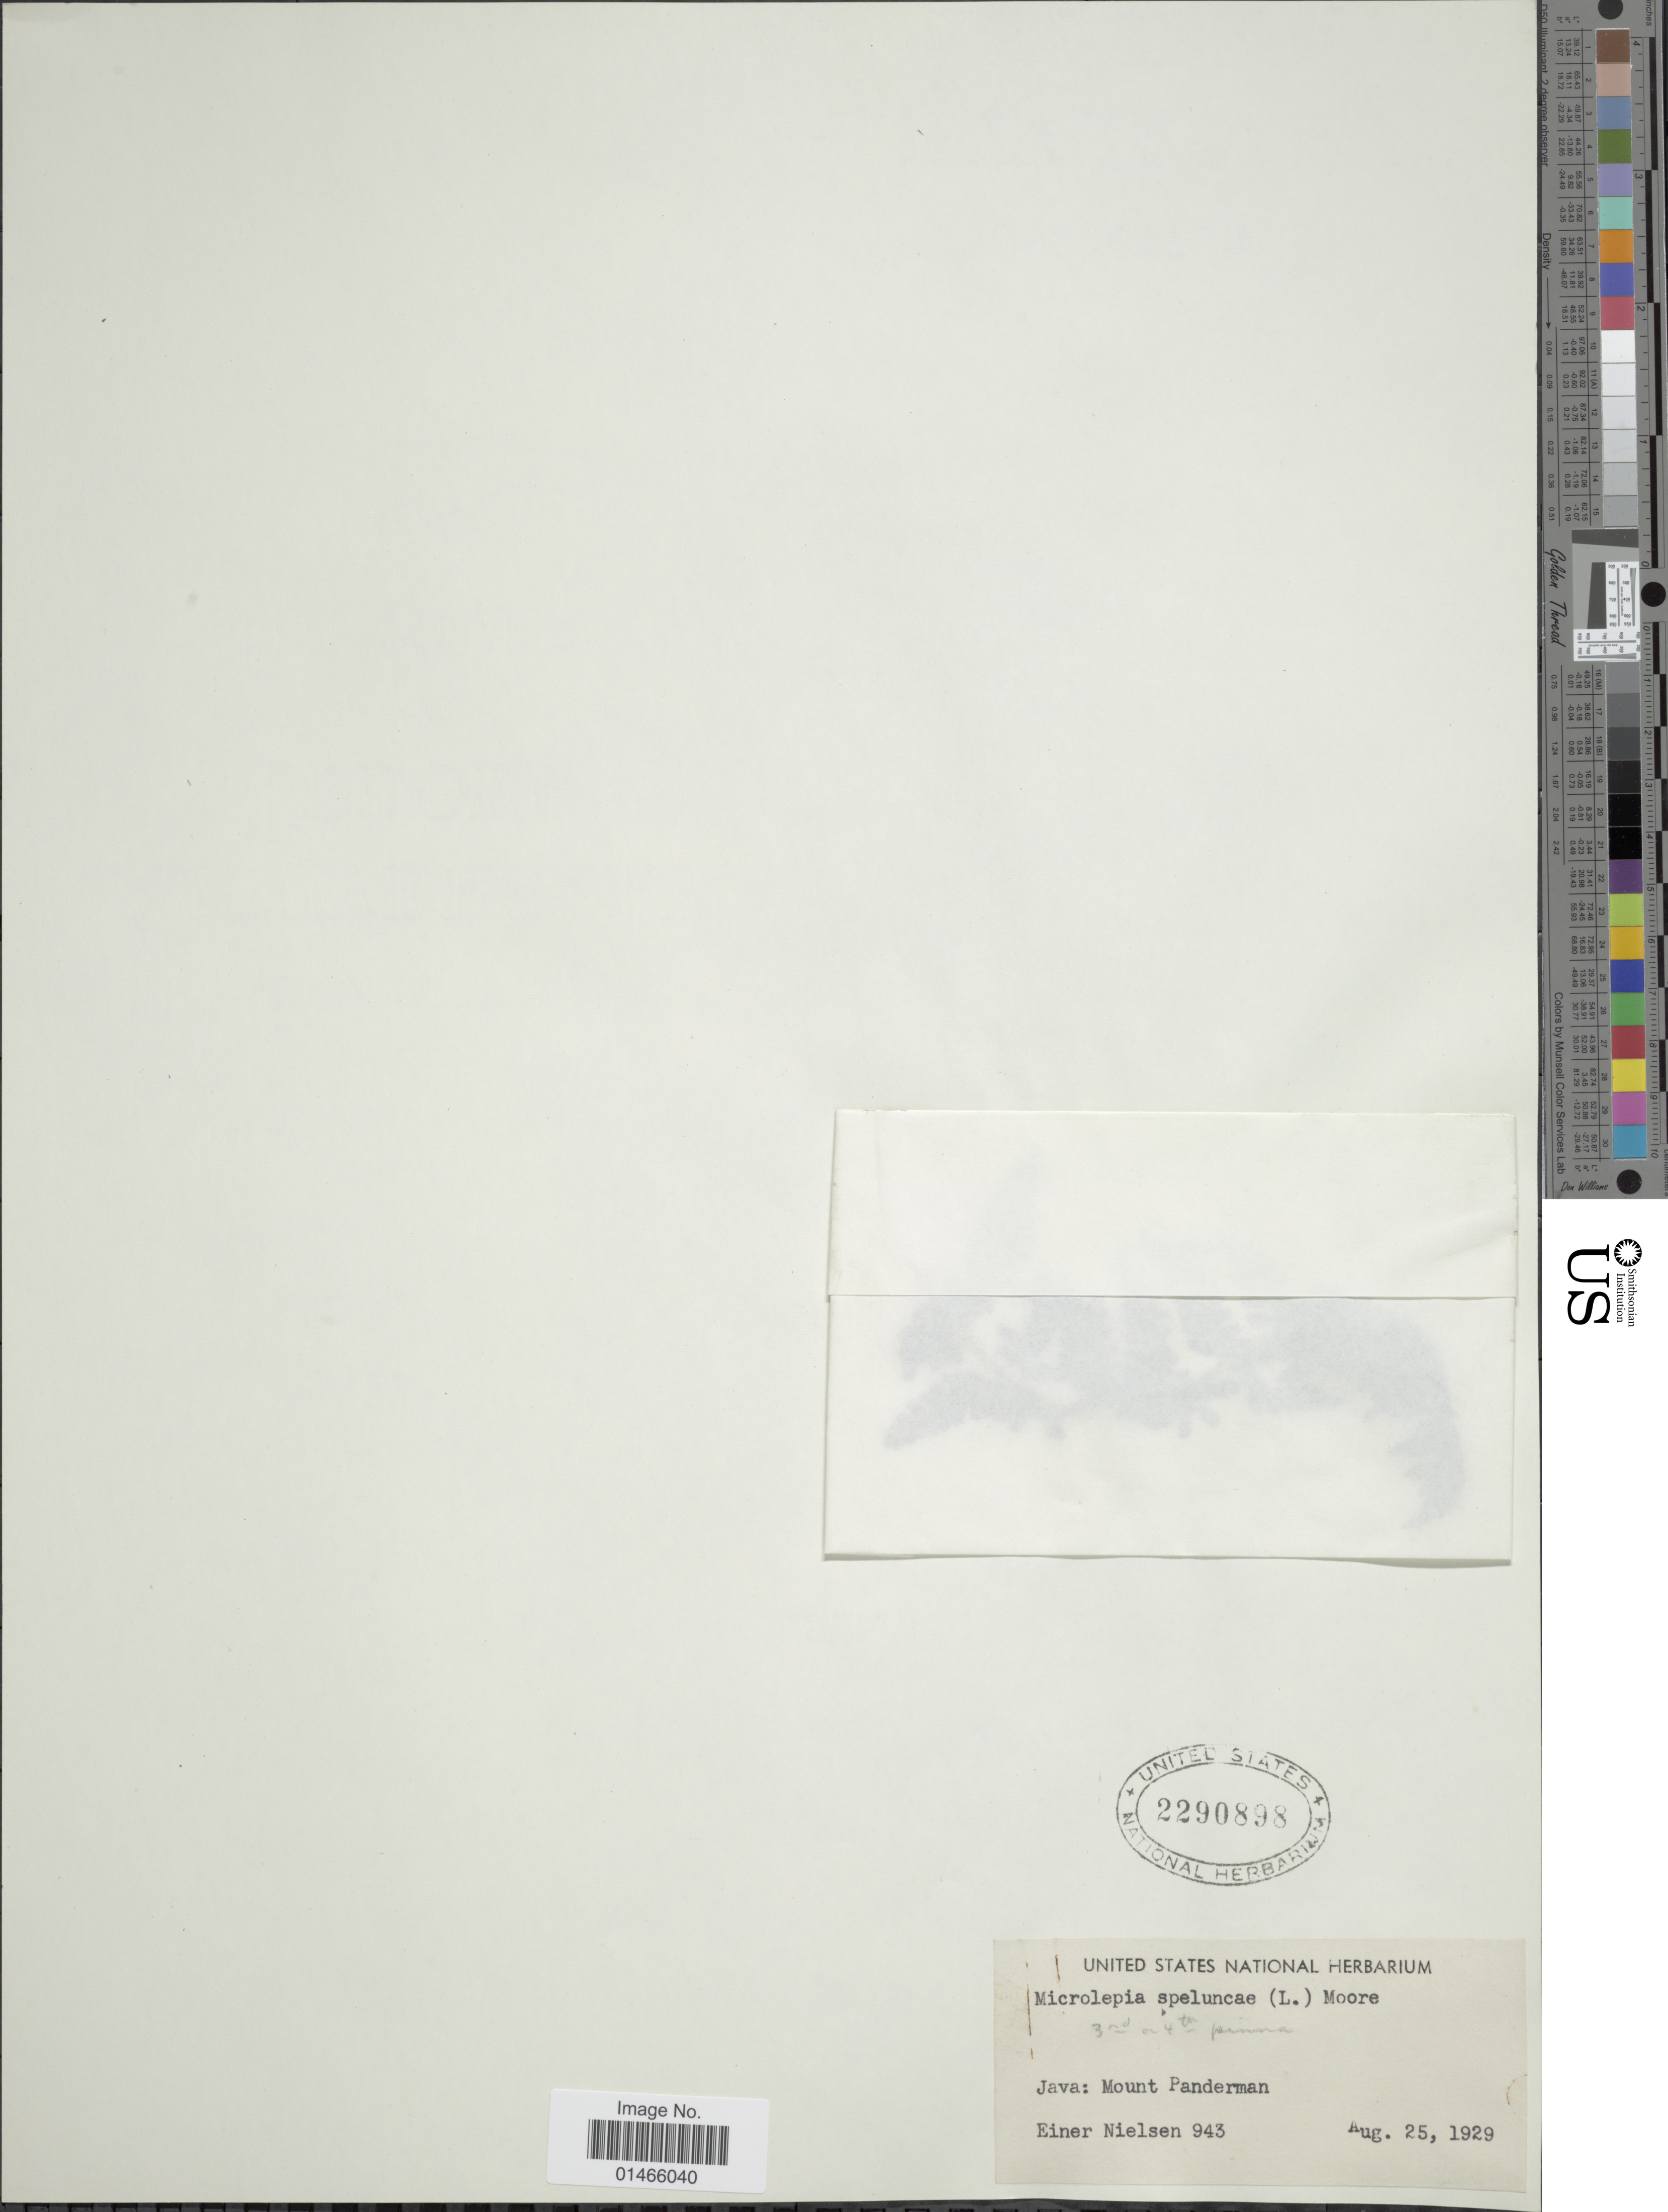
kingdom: Plantae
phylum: Tracheophyta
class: Polypodiopsida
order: Polypodiales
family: Dennstaedtiaceae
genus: Microlepia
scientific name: Microlepia pilosiuscula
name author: (Sm.) C.V. Morton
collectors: E. Nielsen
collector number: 943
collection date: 1929-08-25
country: Indonesia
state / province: Java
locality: Mount Panderman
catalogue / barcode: US 2290898